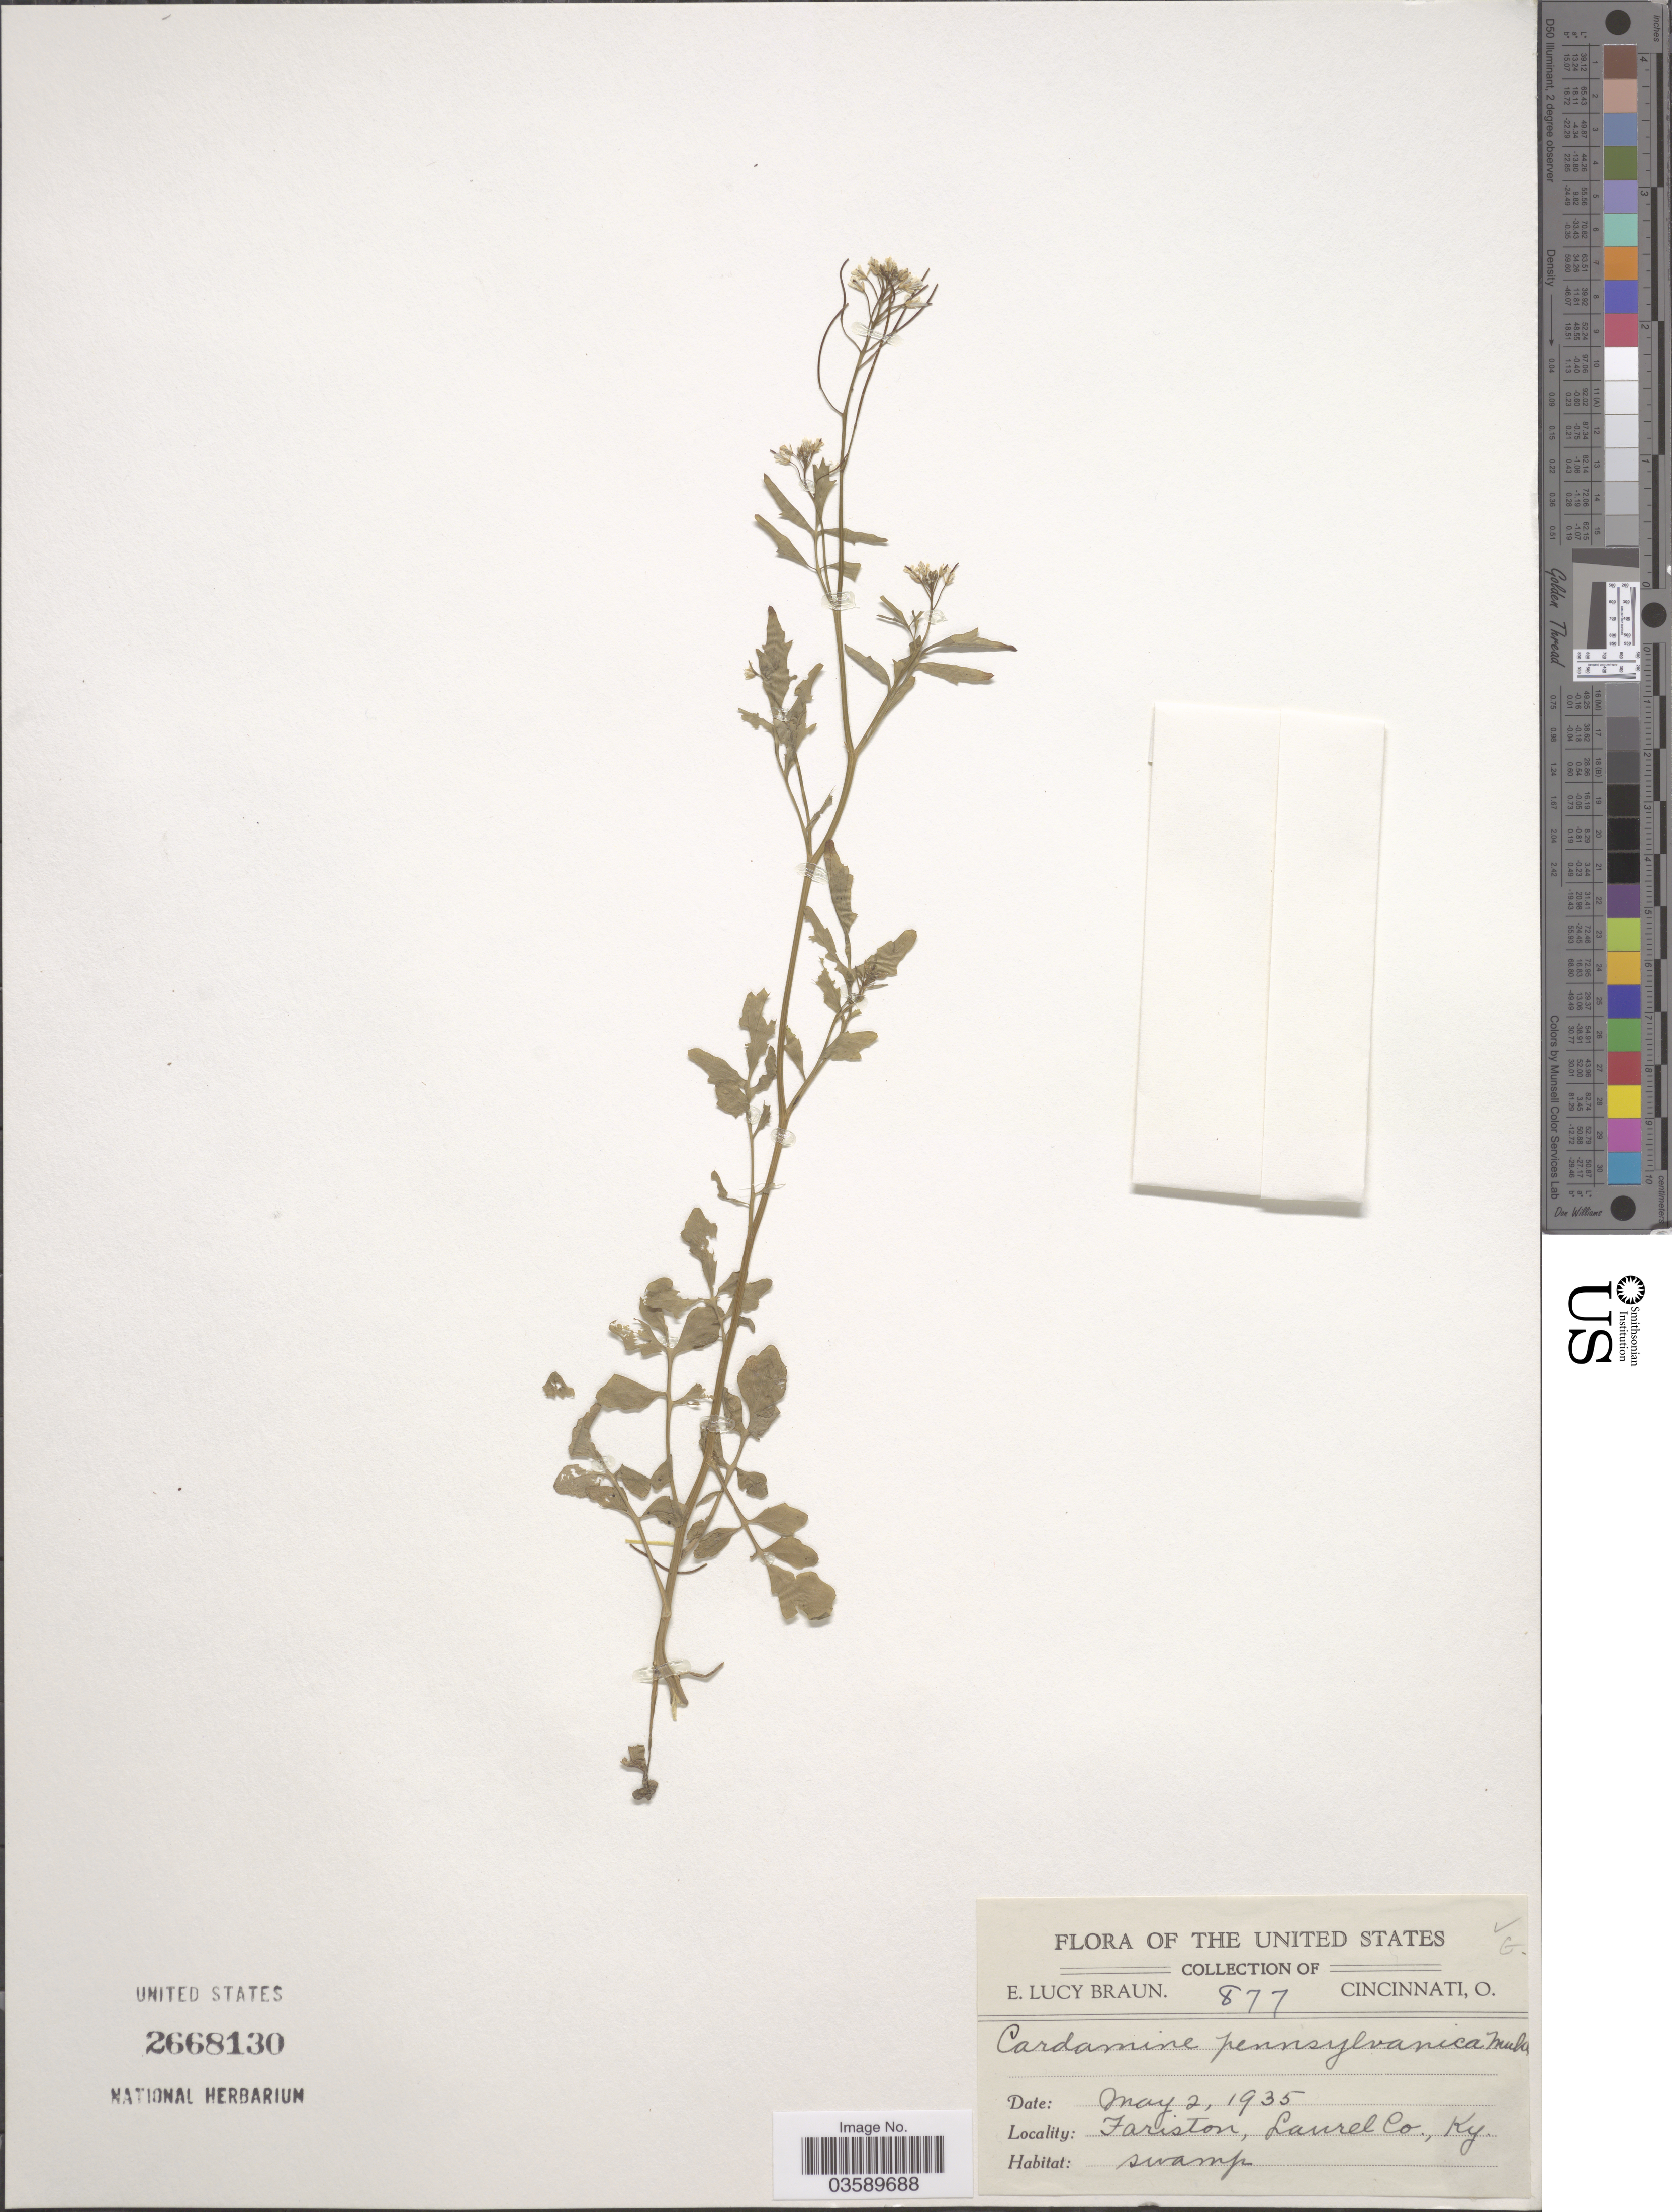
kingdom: Plantae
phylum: Tracheophyta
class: Magnoliopsida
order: Brassicales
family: Brassicaceae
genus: Cardamine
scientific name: Cardamine pensylvanica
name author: Muhl. ex Willd.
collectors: E. L. Braun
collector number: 877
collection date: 1935-05-02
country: United States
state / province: Kentucky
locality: Fariston, Laurel Co.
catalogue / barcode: US 2668130